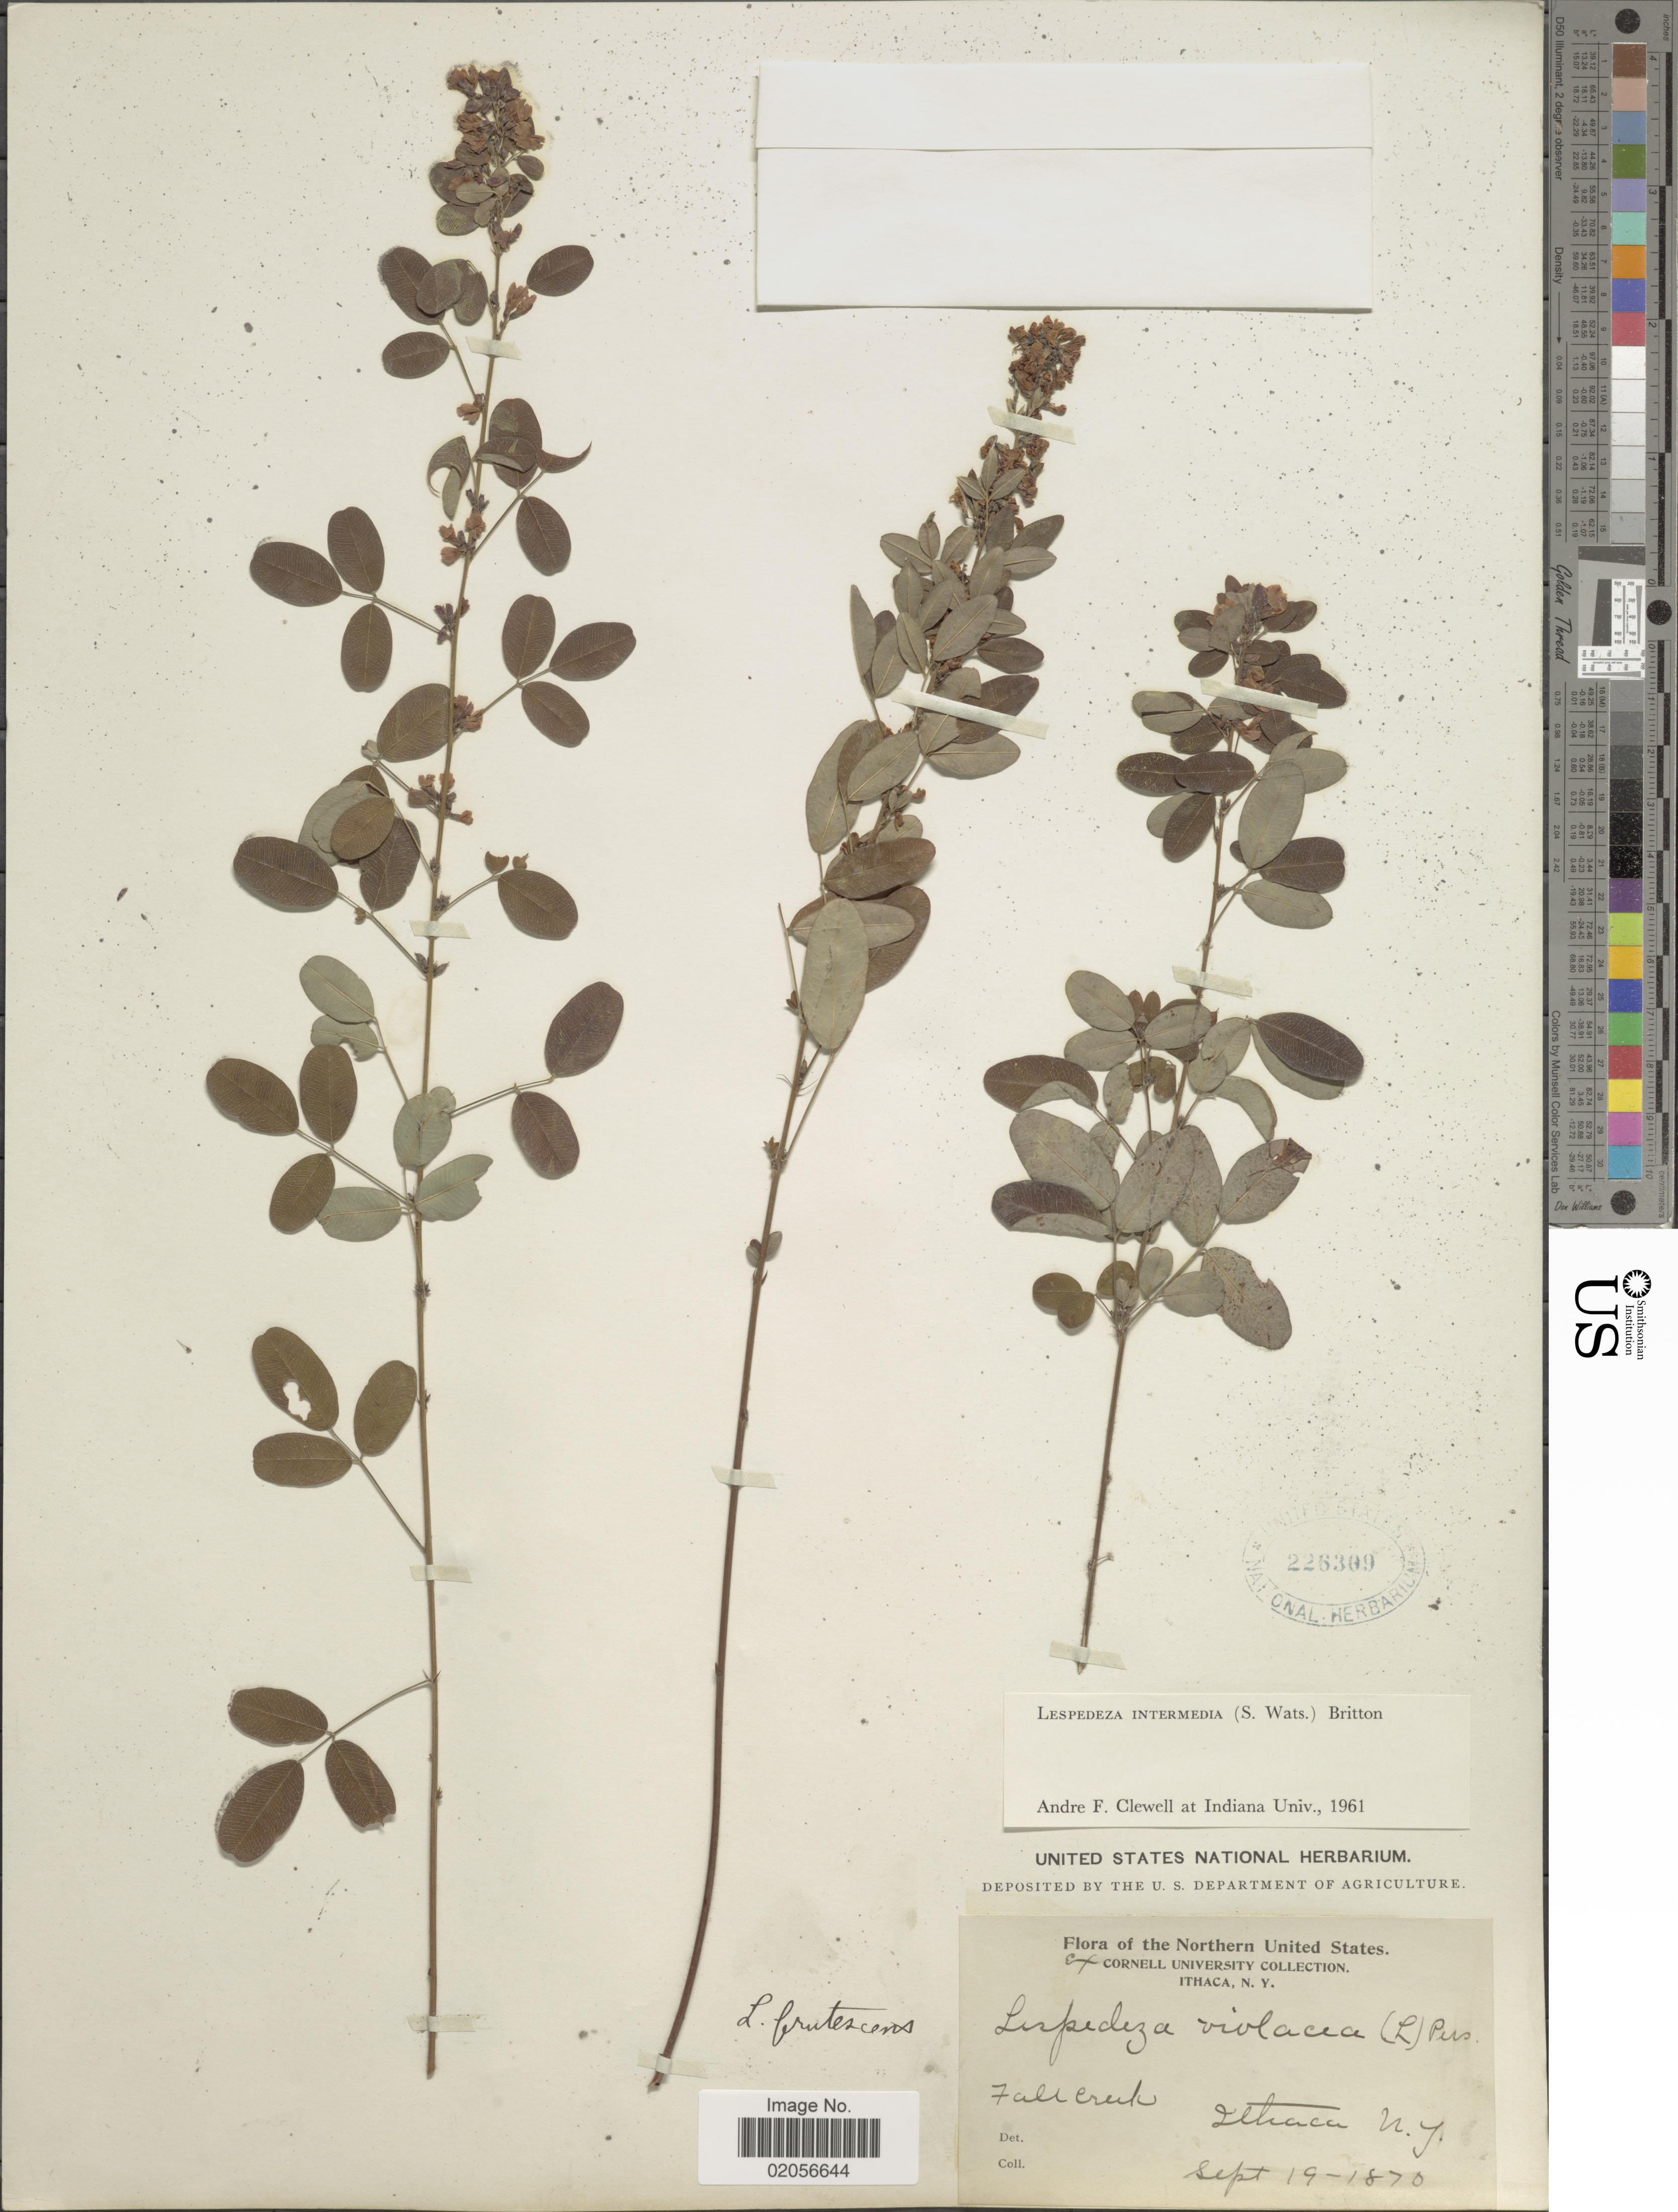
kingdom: Plantae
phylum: Tracheophyta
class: Magnoliopsida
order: Fabales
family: Fabaceae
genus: Lespedeza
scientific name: Lespedeza intermedia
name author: (S. Watson) Britton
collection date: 1870-09-19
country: United States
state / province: New York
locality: Fall Creek, Ithaca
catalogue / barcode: US 226309